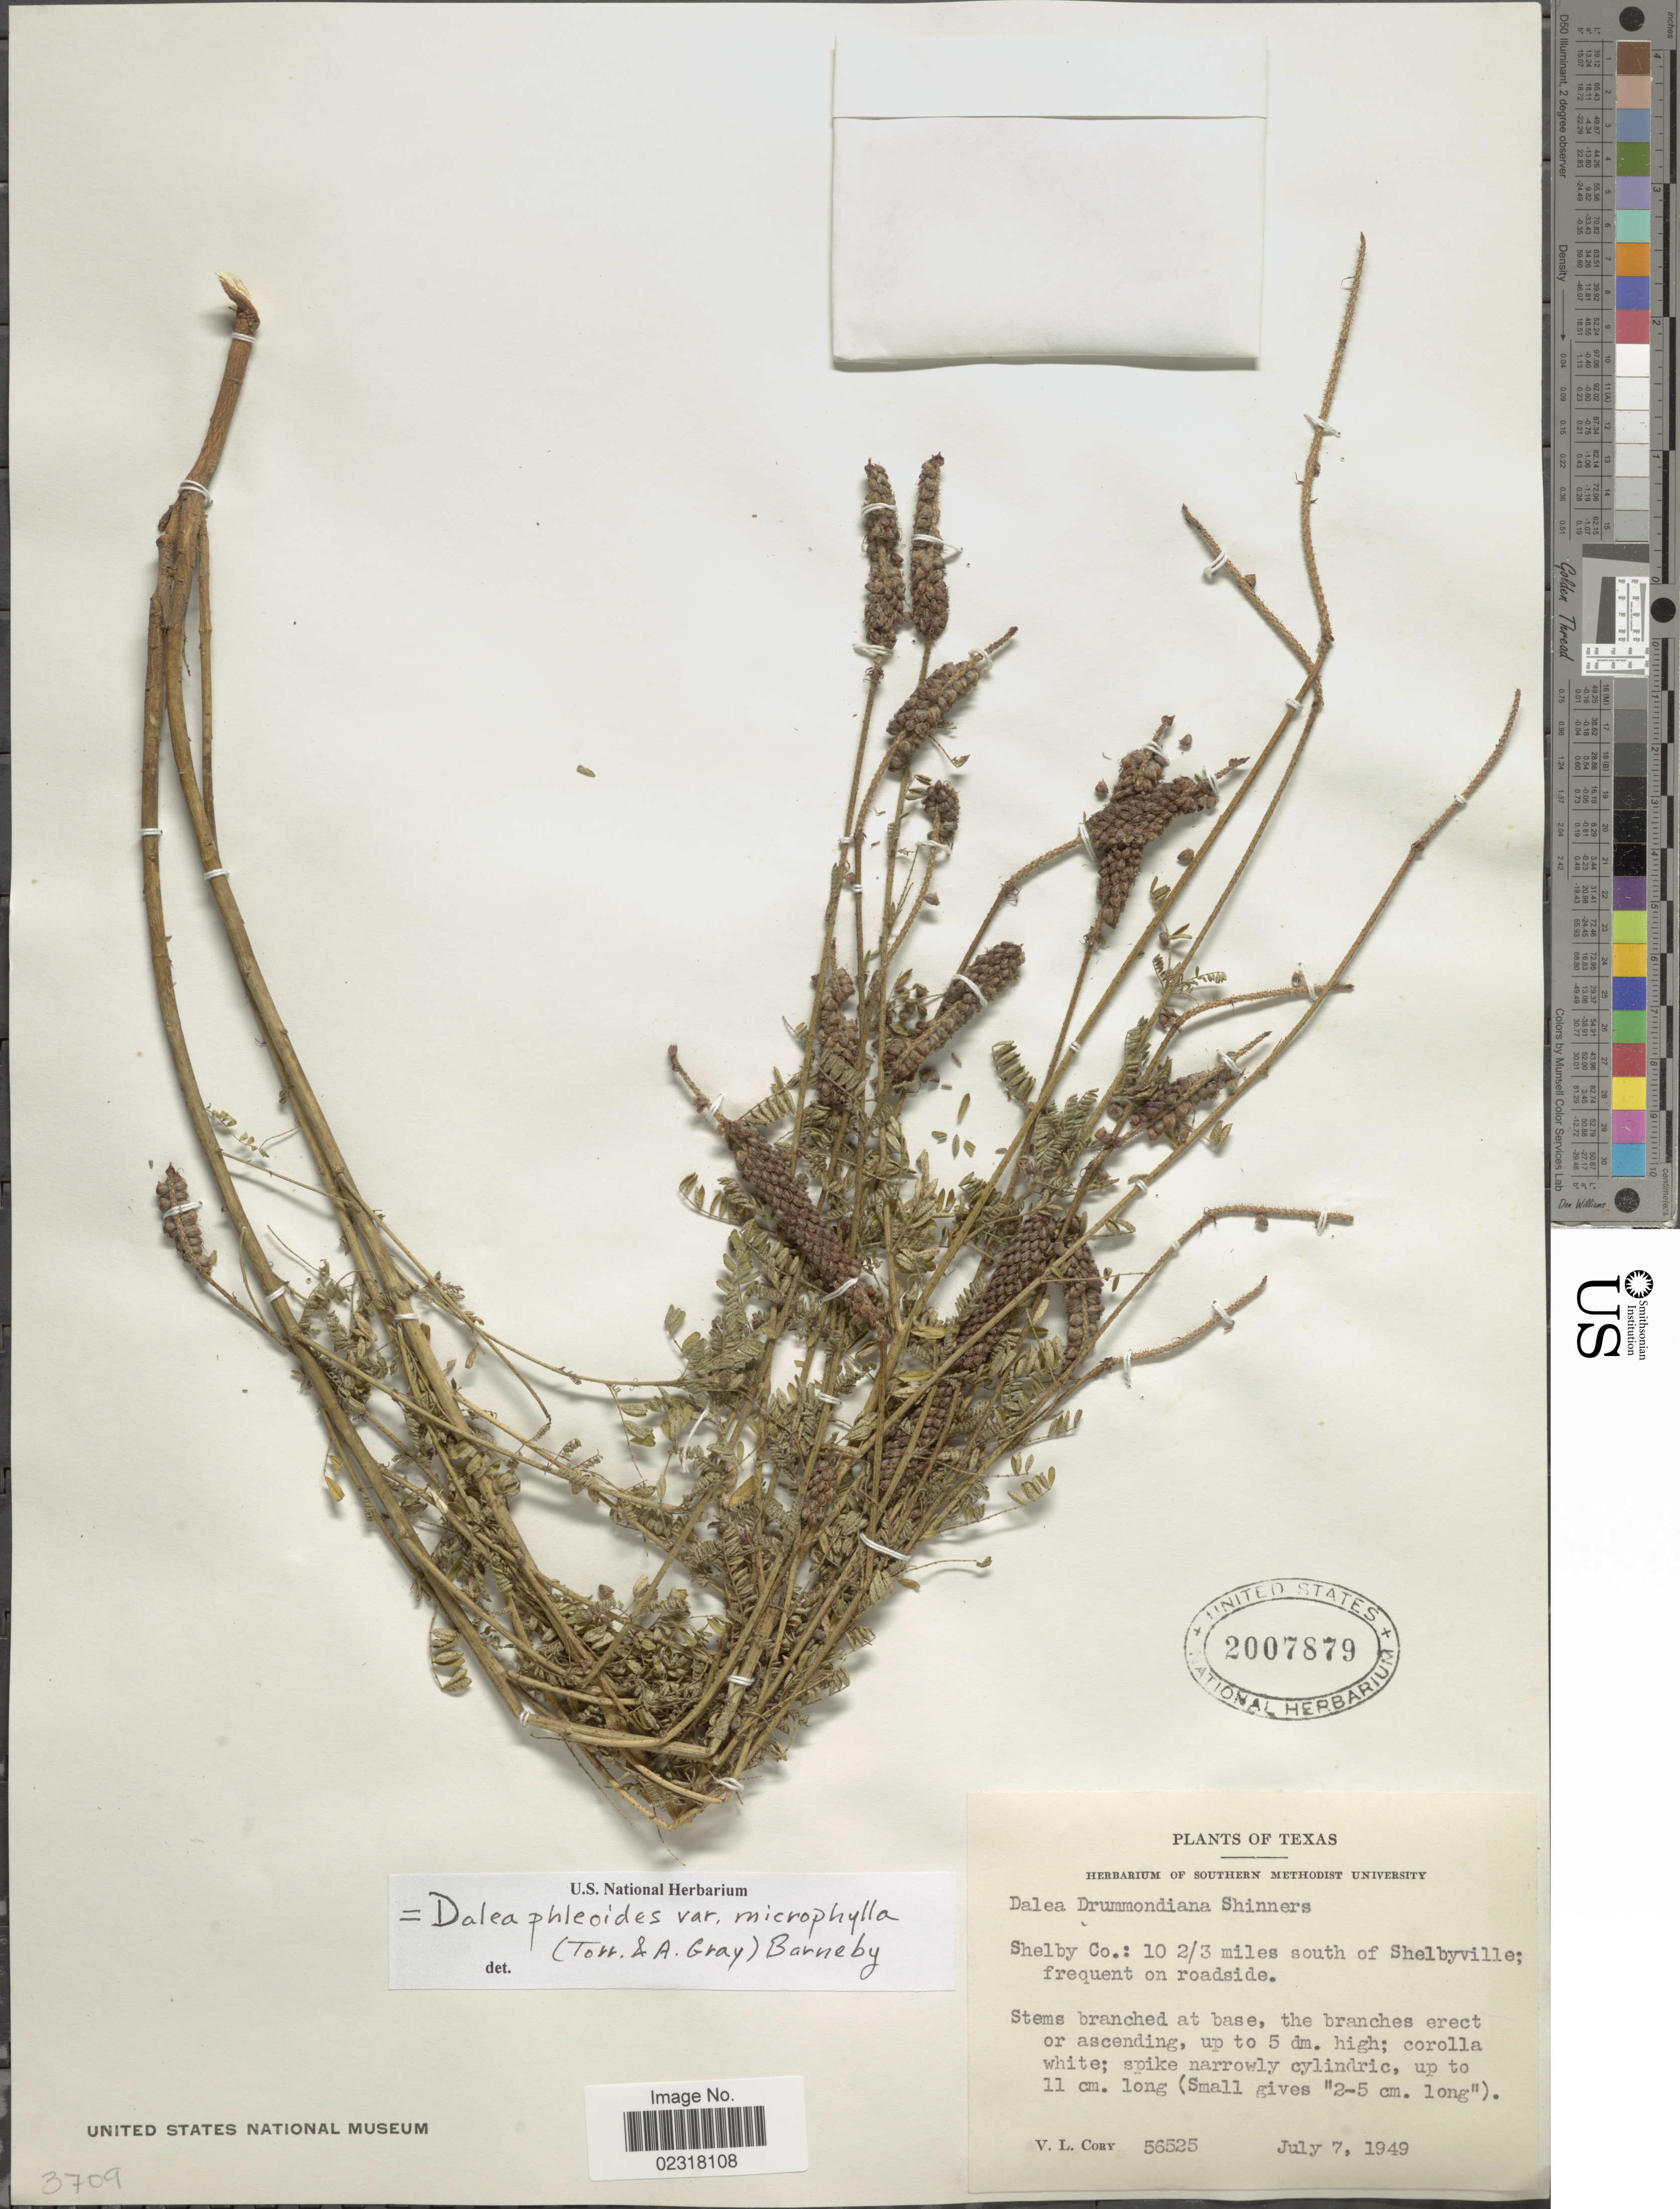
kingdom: Plantae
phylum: Tracheophyta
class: Magnoliopsida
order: Fabales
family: Fabaceae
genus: Dalea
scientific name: Dalea phleoides var. microphylla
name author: (Torr. & A. Gray) Barneby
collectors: V. Cory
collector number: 56525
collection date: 1949-07-07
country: United States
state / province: Texas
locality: Shelby Co.: 10 2/3 miles south of Shelbyville; frequent on roadside.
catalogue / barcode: US 2007879